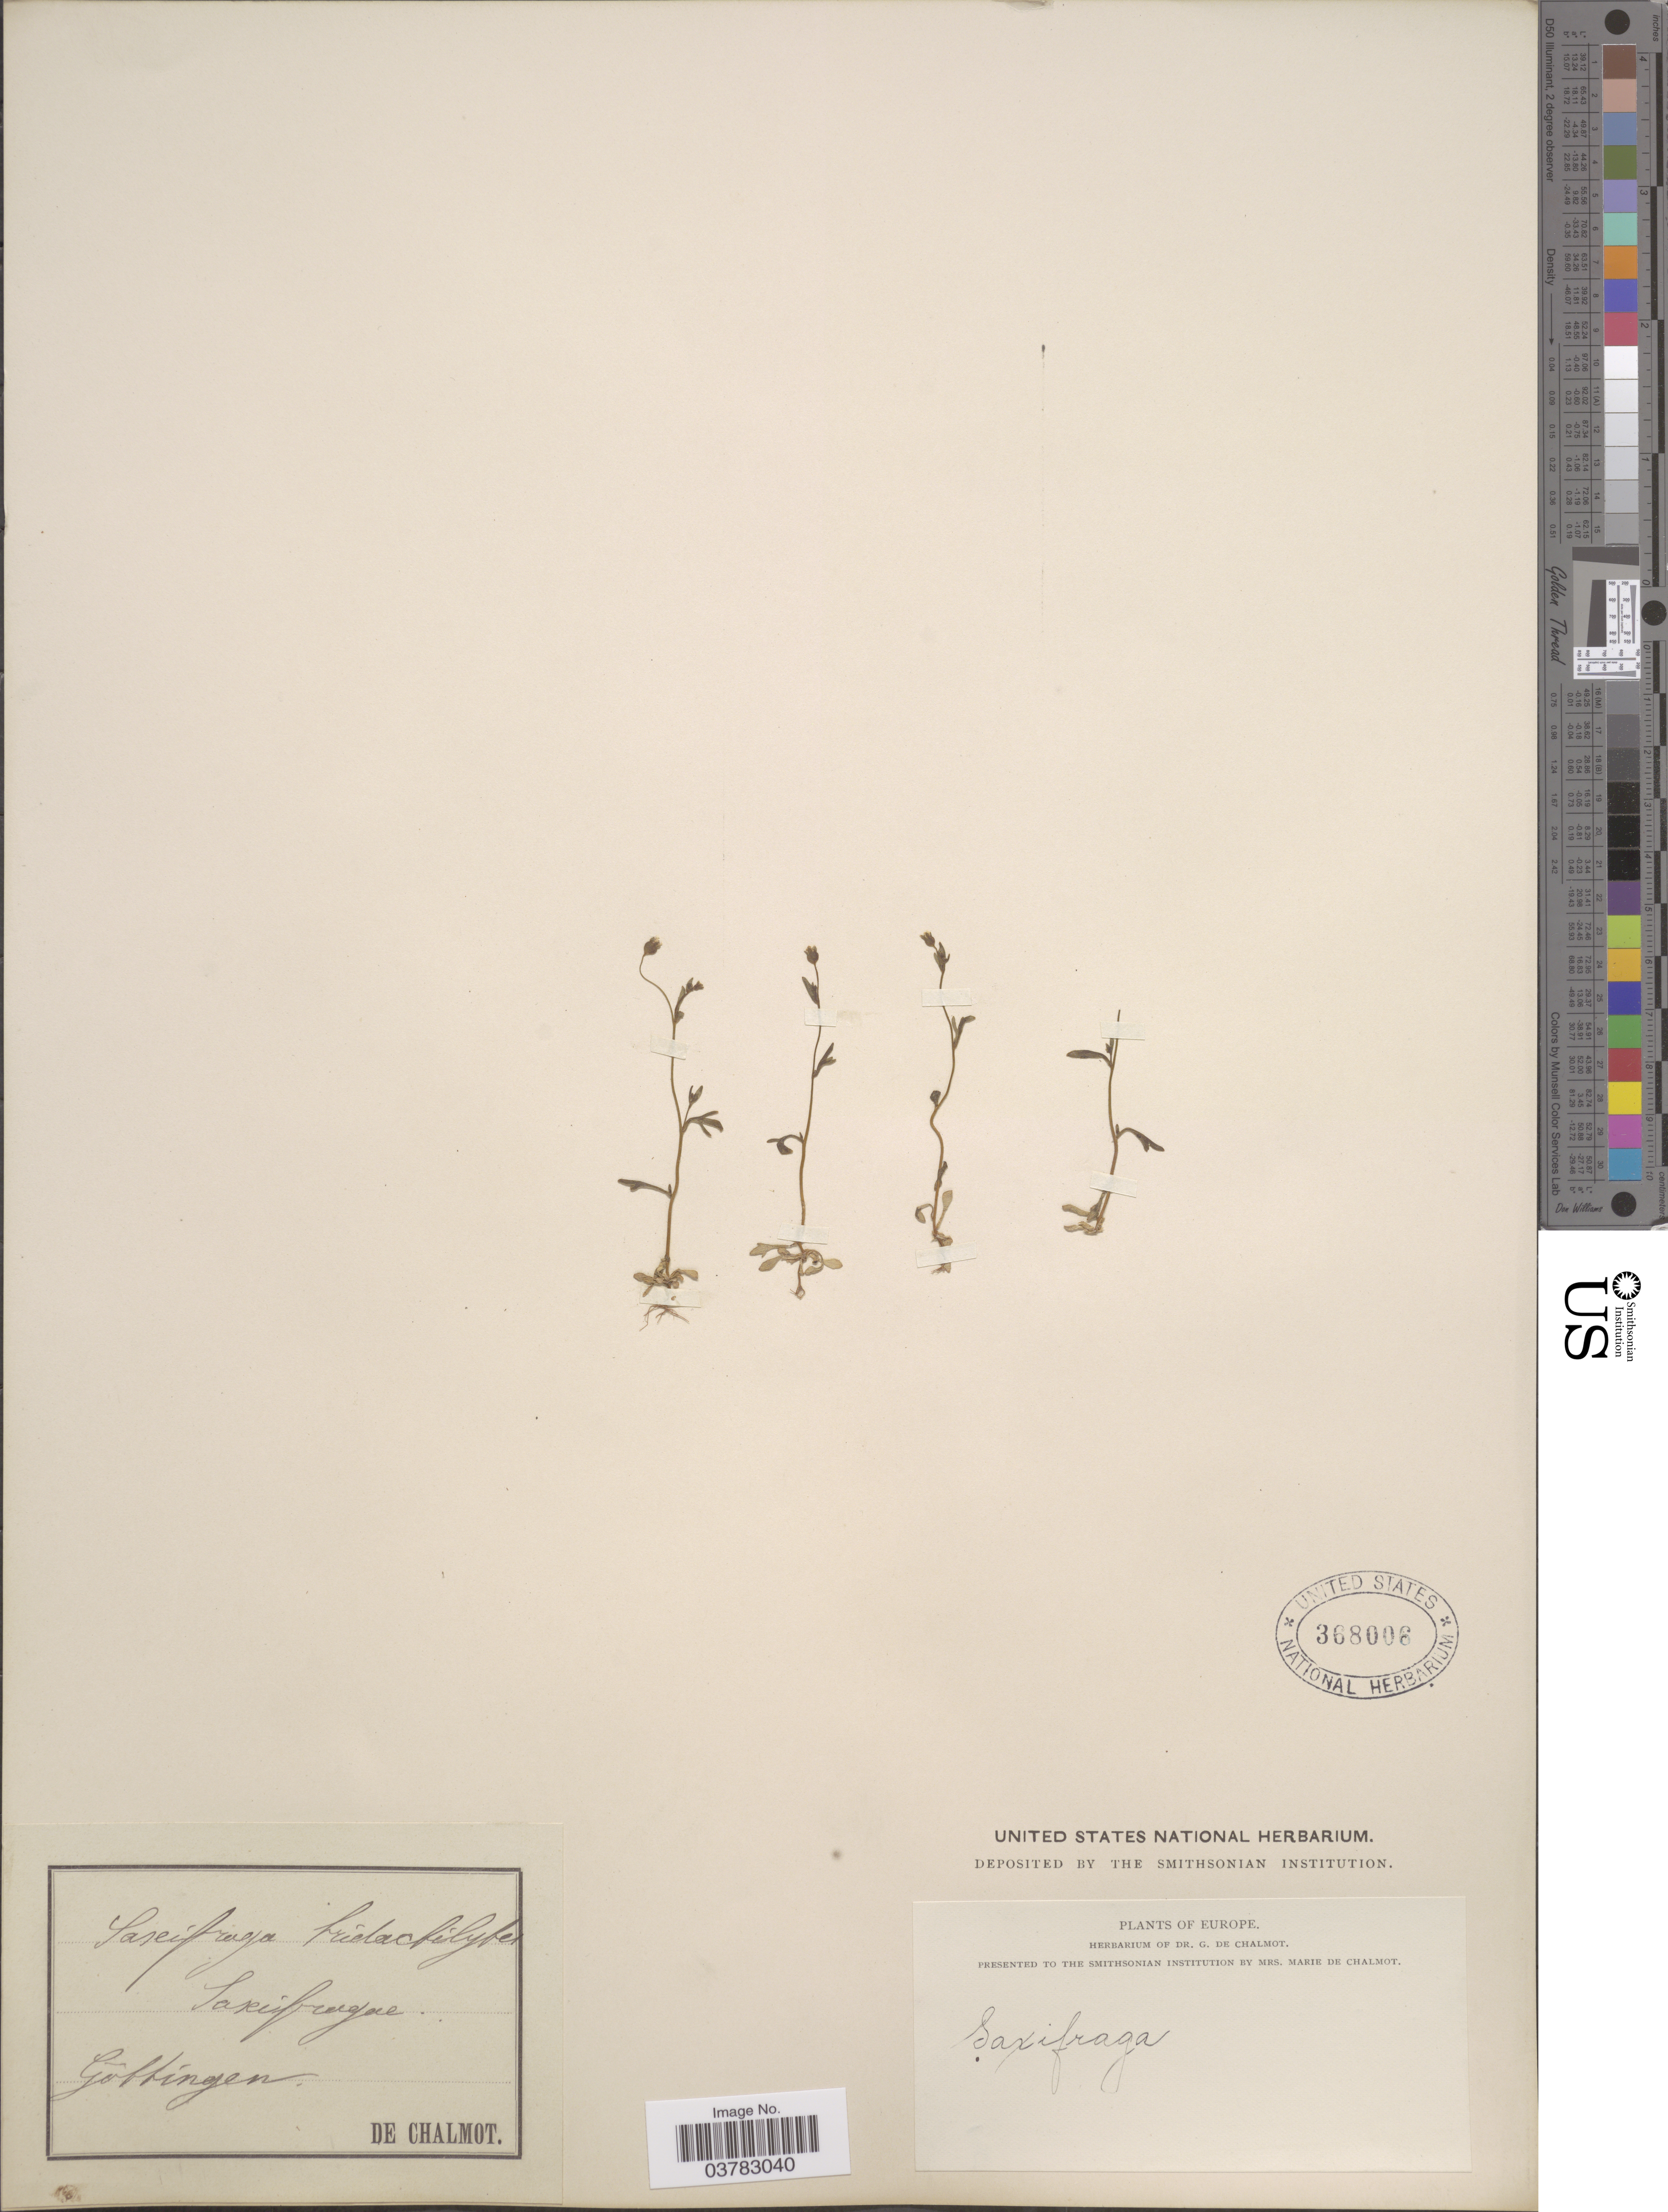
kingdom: Plantae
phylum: Tracheophyta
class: Magnoliopsida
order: Saxifragales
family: Saxifragaceae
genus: Saxifraga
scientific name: Saxifraga tridactylites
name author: L.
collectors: G. de Chalmot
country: Germany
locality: Europe. Gôttingen.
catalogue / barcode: US 368006